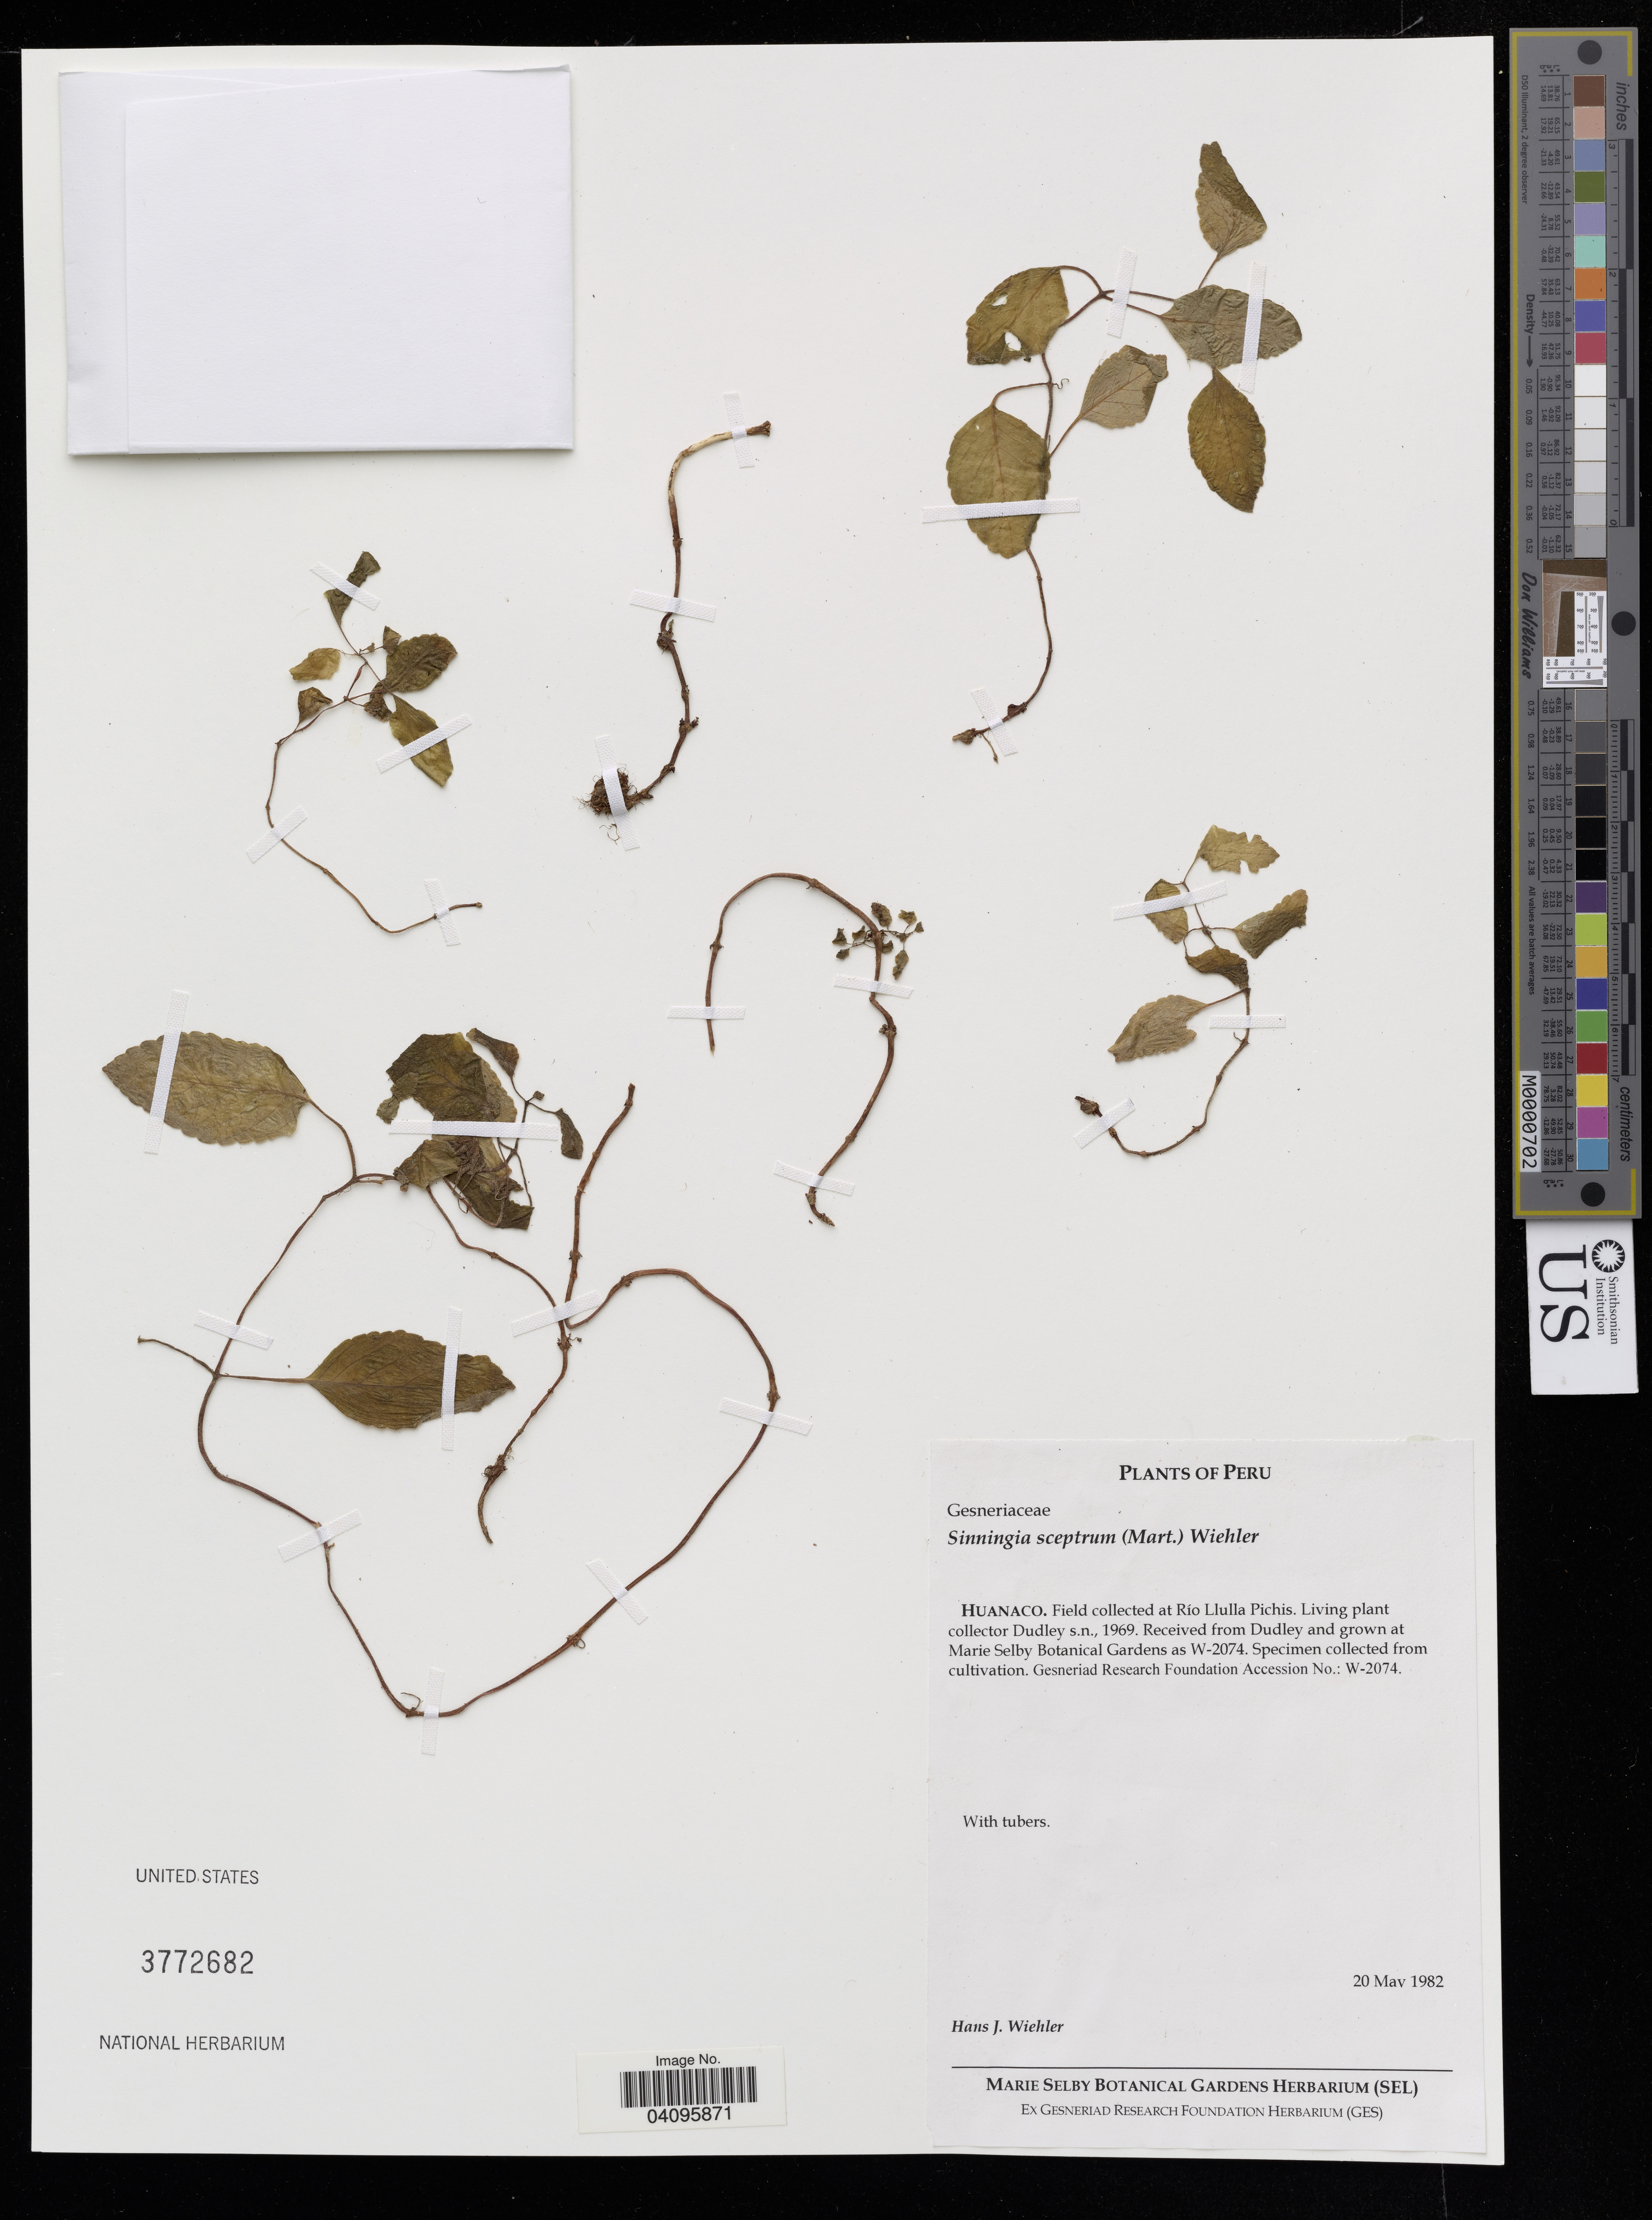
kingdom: Plantae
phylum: Tracheophyta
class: Magnoliopsida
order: Lamiales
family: Gesneriaceae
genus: Sinningia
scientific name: Sinningia sceptrum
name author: (Mart.) Wiehler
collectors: Dudley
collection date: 1969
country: Peru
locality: Huanaco.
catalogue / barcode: US 3772682